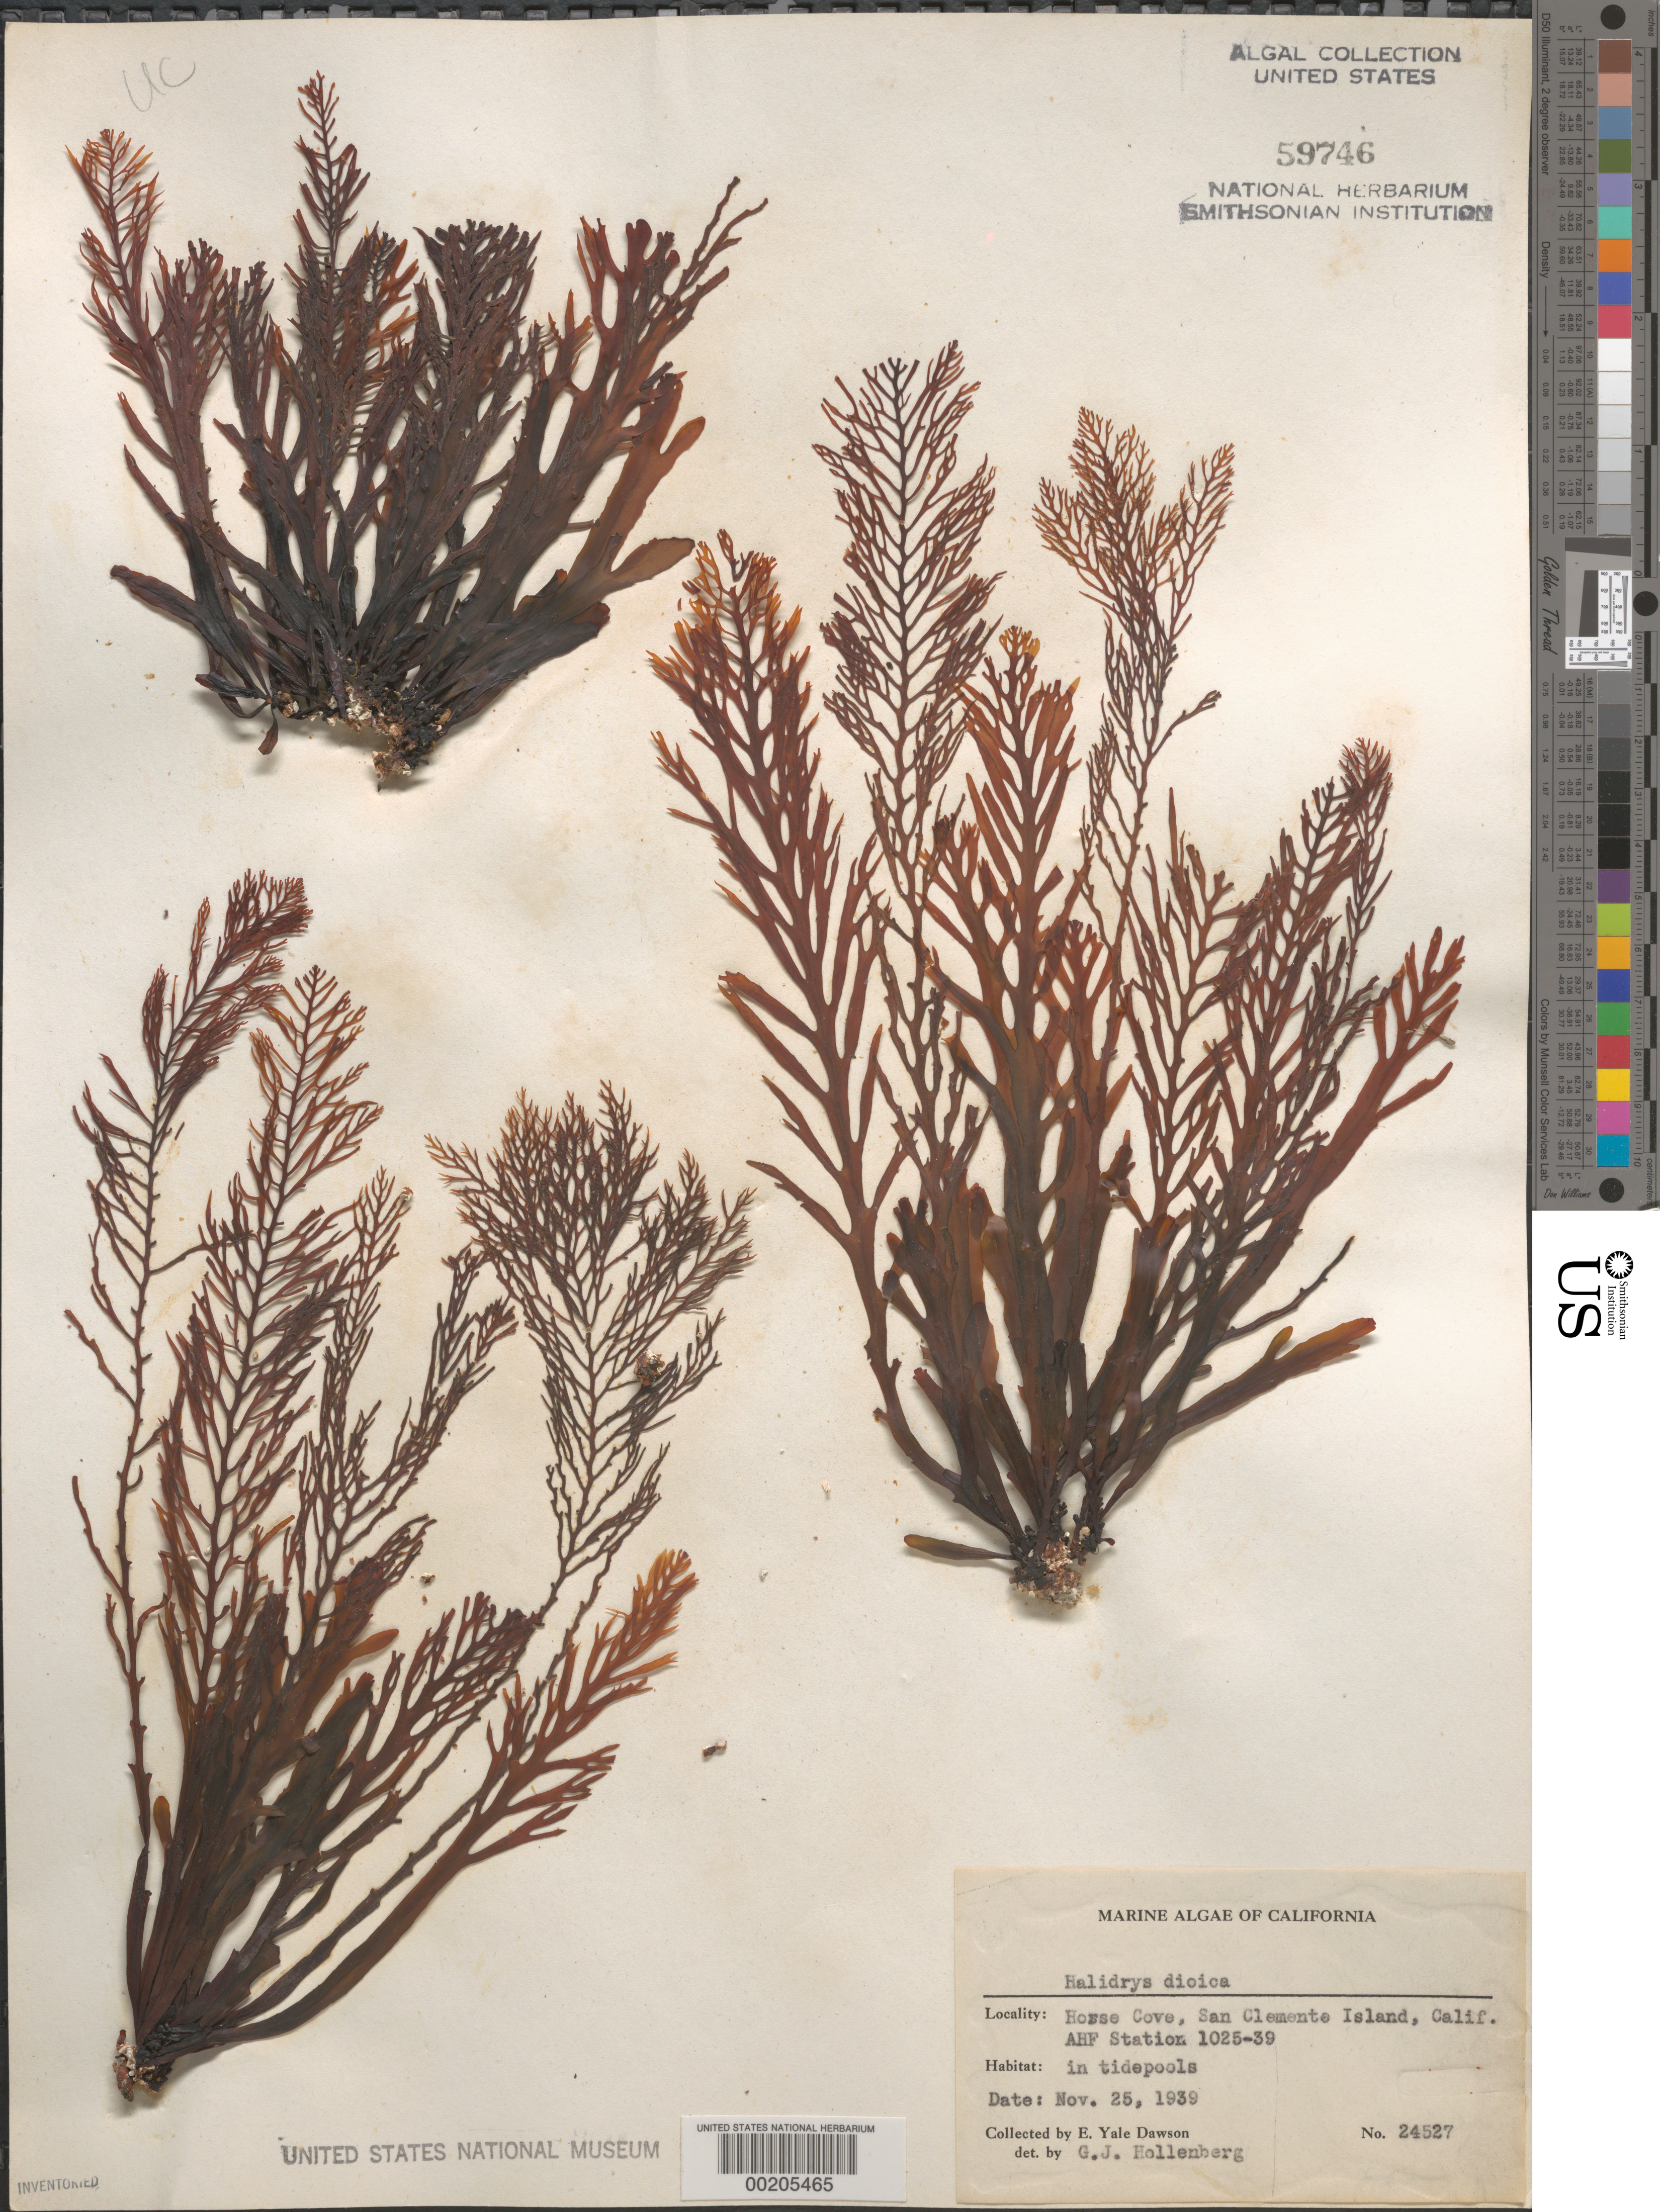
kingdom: Chromista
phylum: Ochrophyta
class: Phaeophyceae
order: Fucales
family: Sargassaceae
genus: Halidrys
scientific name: Halidrys dioica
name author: N.L. Gardner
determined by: Hollenberg, George J.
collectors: E. Y. Dawson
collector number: EYD 24527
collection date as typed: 25 Nov 1939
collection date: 1939-11-25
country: United States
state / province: California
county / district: Los Angeles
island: San Clemente Island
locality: Horse Cove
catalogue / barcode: US 59746